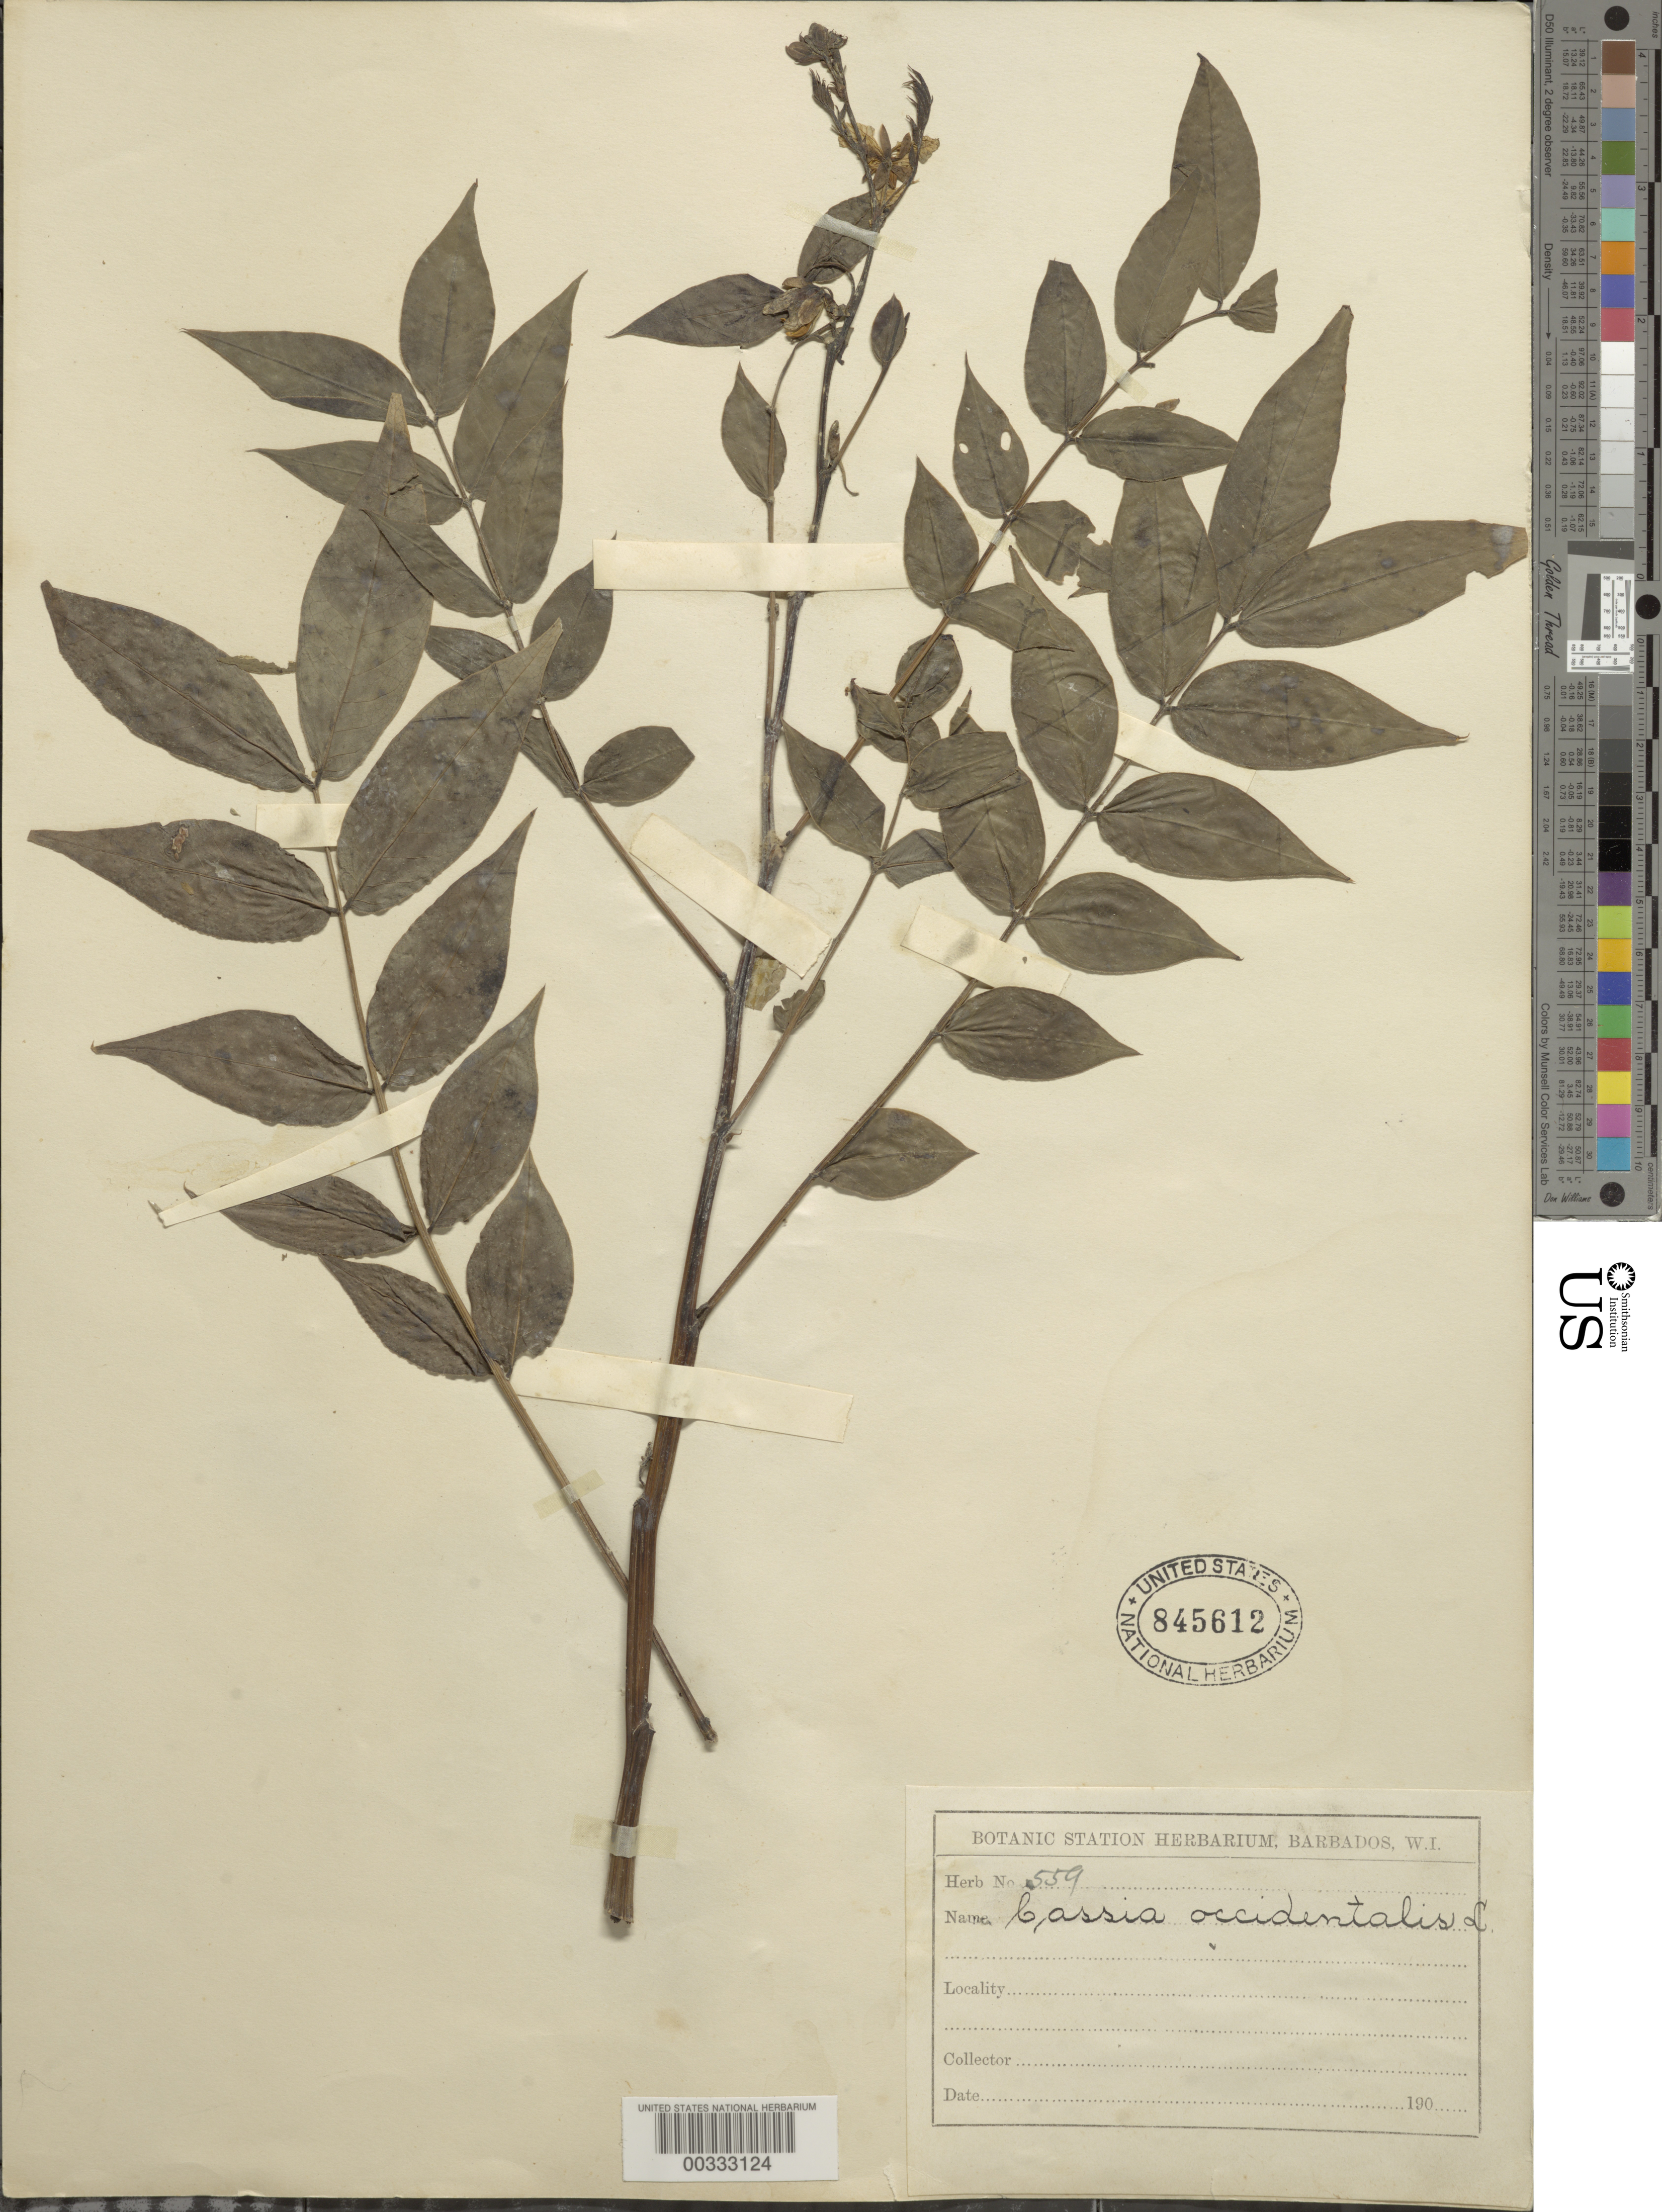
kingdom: Plantae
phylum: Tracheophyta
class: Magnoliopsida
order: Fabales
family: Fabaceae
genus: Senna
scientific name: Senna occidentalis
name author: (L.) Link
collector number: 559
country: Barbados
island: Windward Is.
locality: Botanic Station Herbarium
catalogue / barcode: US 845612